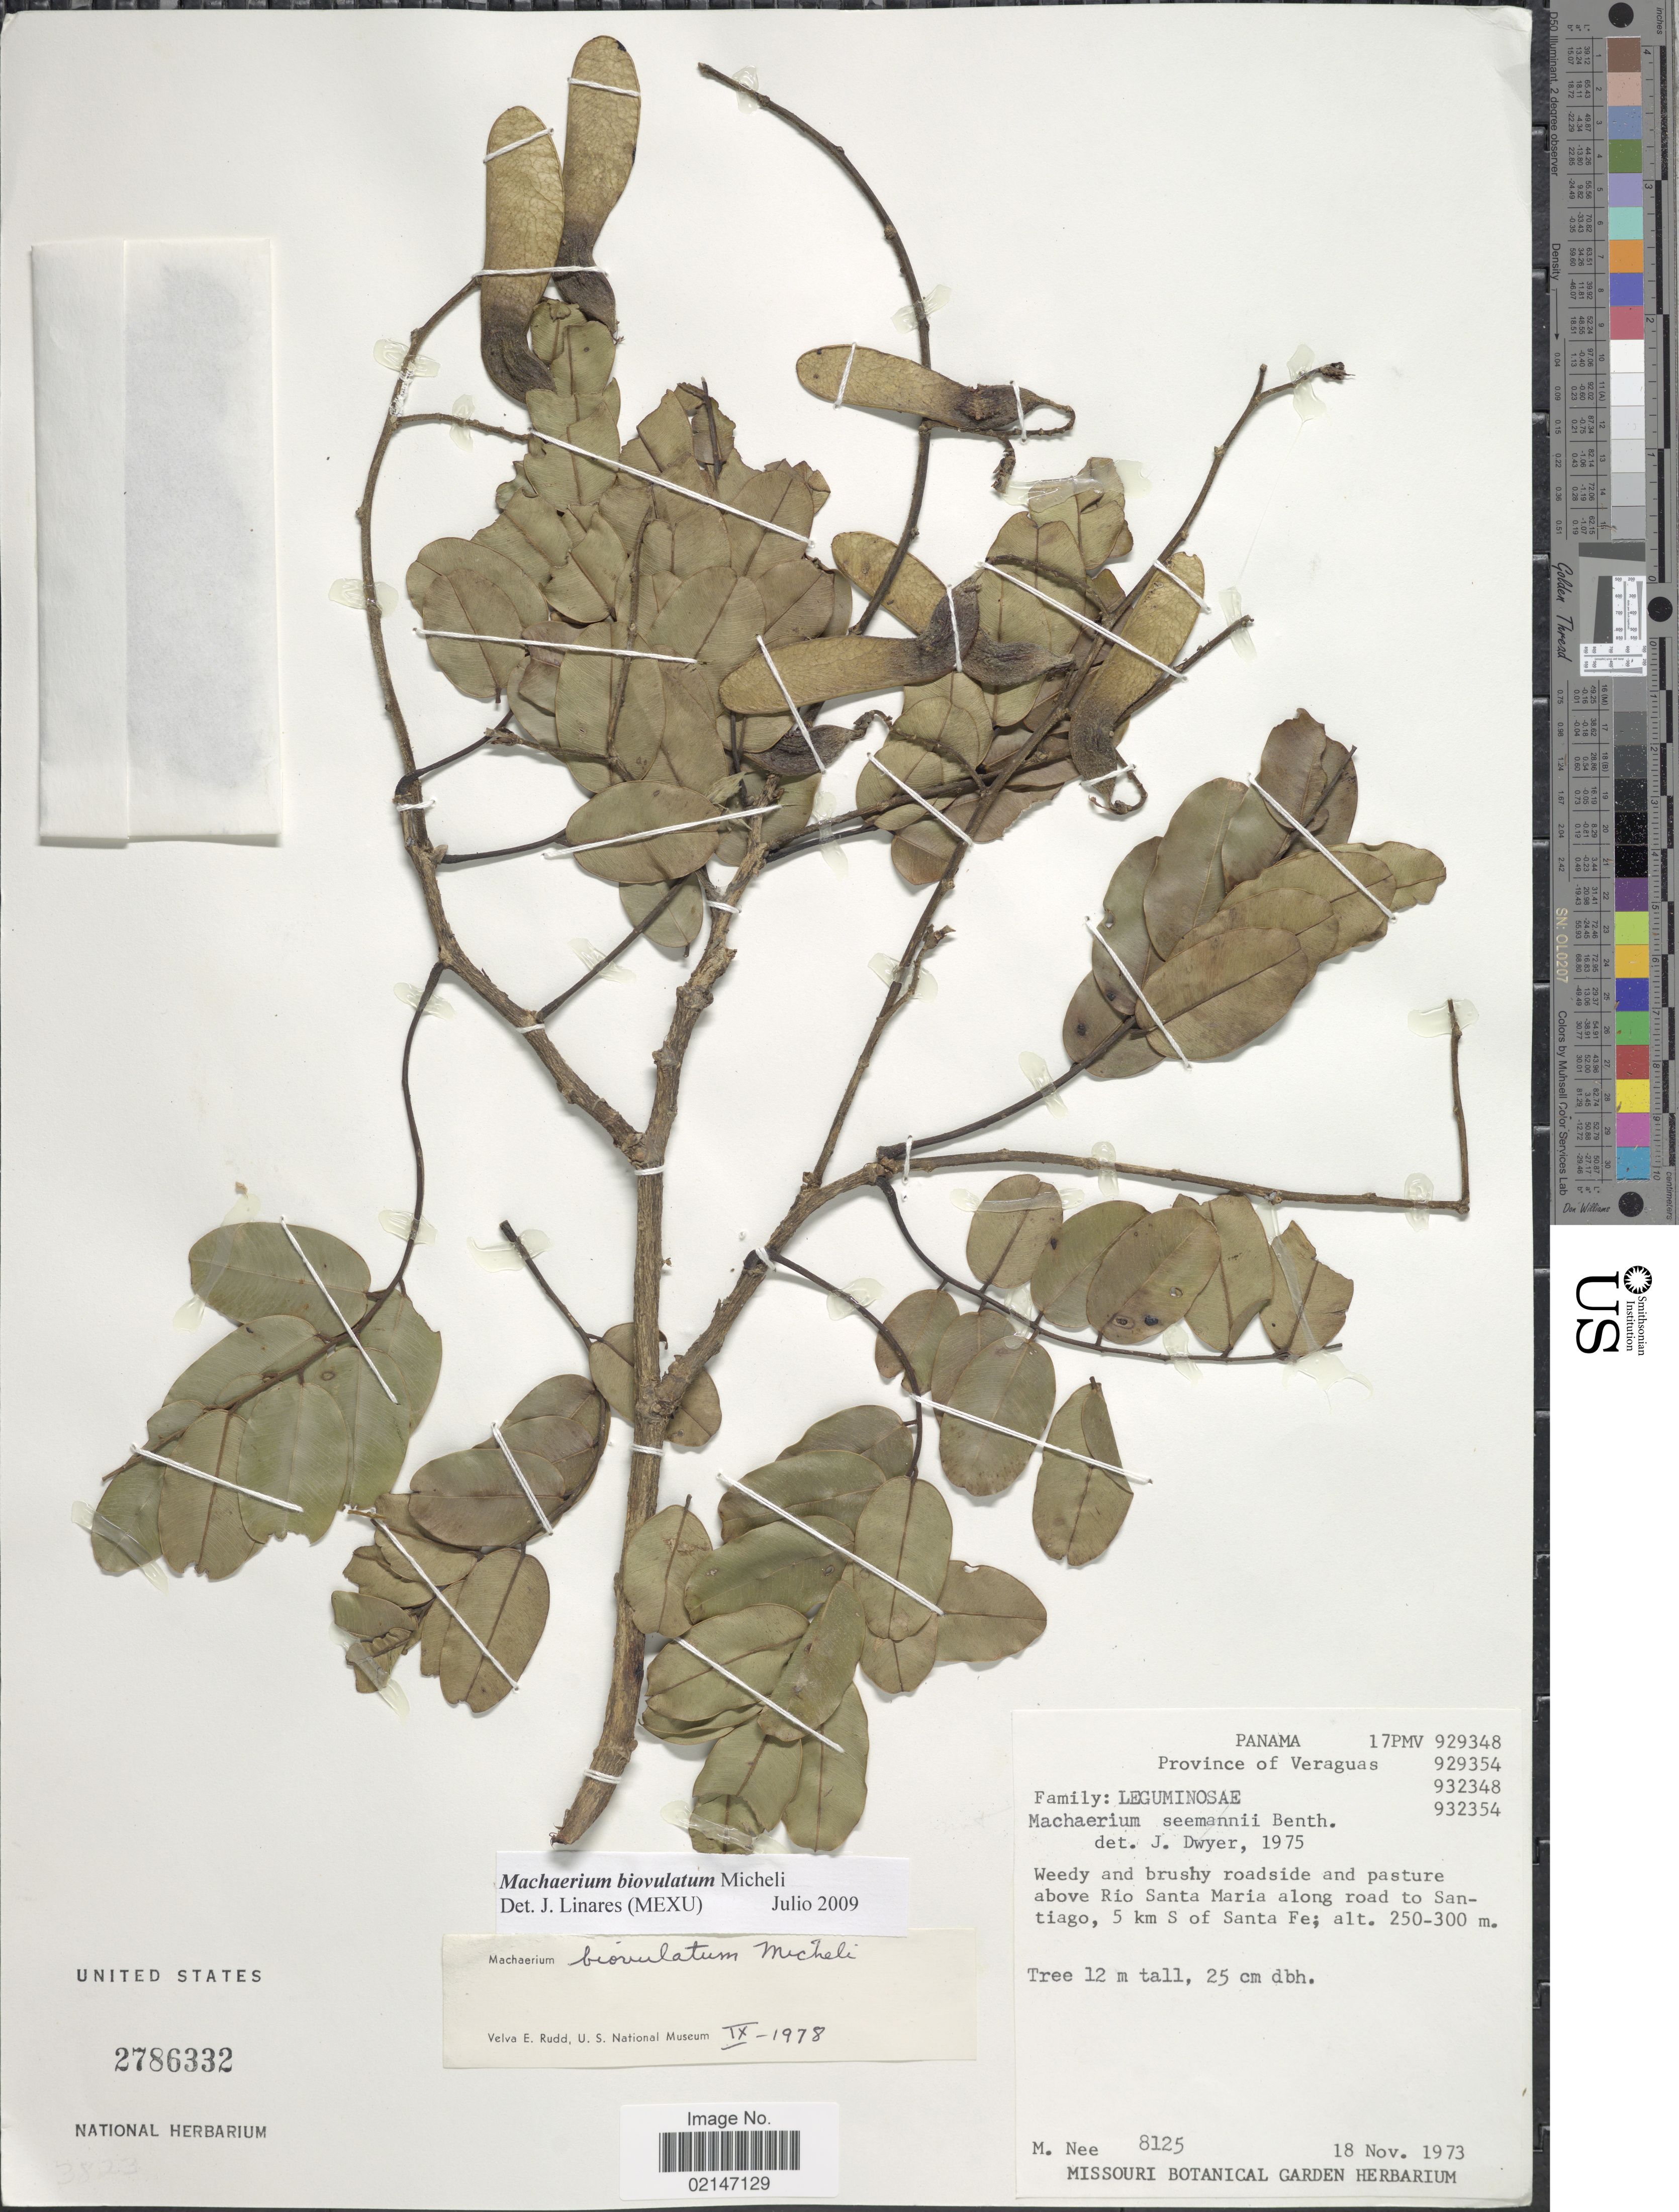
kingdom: Plantae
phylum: Tracheophyta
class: Magnoliopsida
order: Fabales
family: Fabaceae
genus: Machaerium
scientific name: Machaerium biovulatum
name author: Micheli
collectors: M. Nee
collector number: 8125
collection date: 1973-11-18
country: Panama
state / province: Veraguas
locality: Above Rio Santa Maria along road to Santiago, 5 km S of Santa Fe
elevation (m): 250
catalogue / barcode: US 2786332